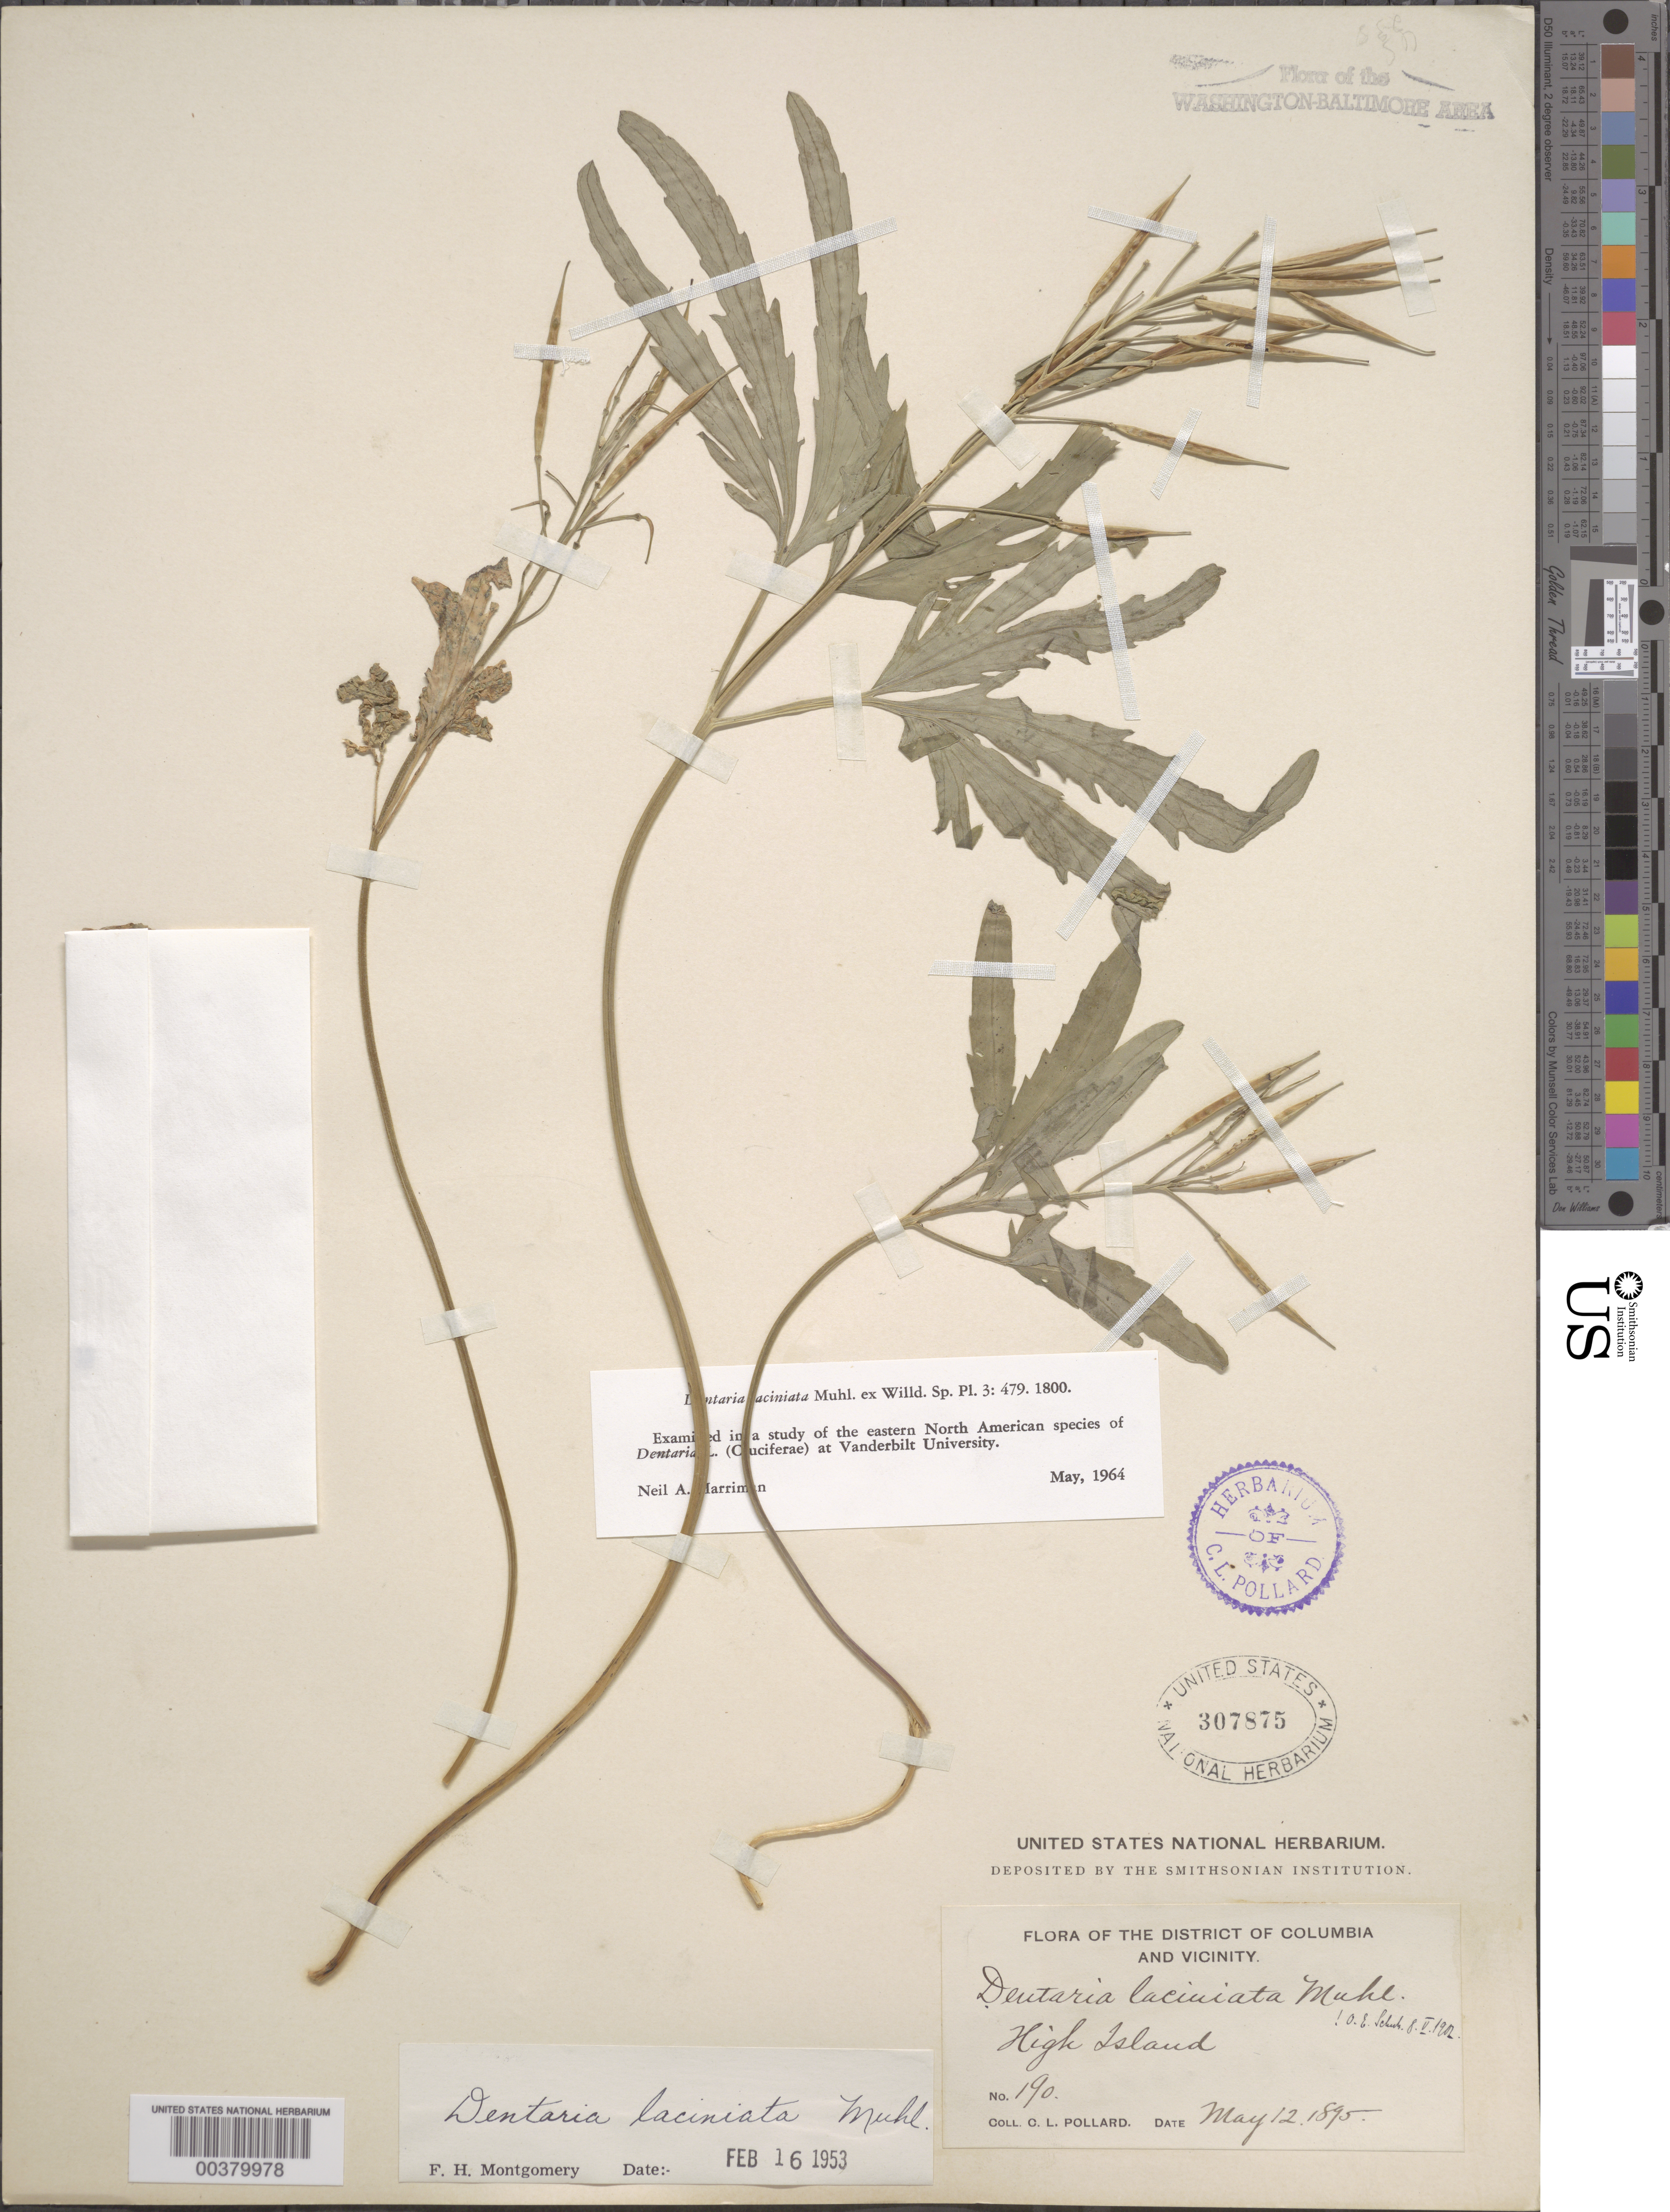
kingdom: Plantae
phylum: Tracheophyta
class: Magnoliopsida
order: Brassicales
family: Brassicaceae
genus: Cardamine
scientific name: Cardamine concatenata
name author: (Michx.) Sw.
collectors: C. L. Pollard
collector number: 190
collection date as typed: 12 May 1895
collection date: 1895-05-12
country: United States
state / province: Maryland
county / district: Montgomery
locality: High Island C. & O. Canal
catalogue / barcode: US 307875